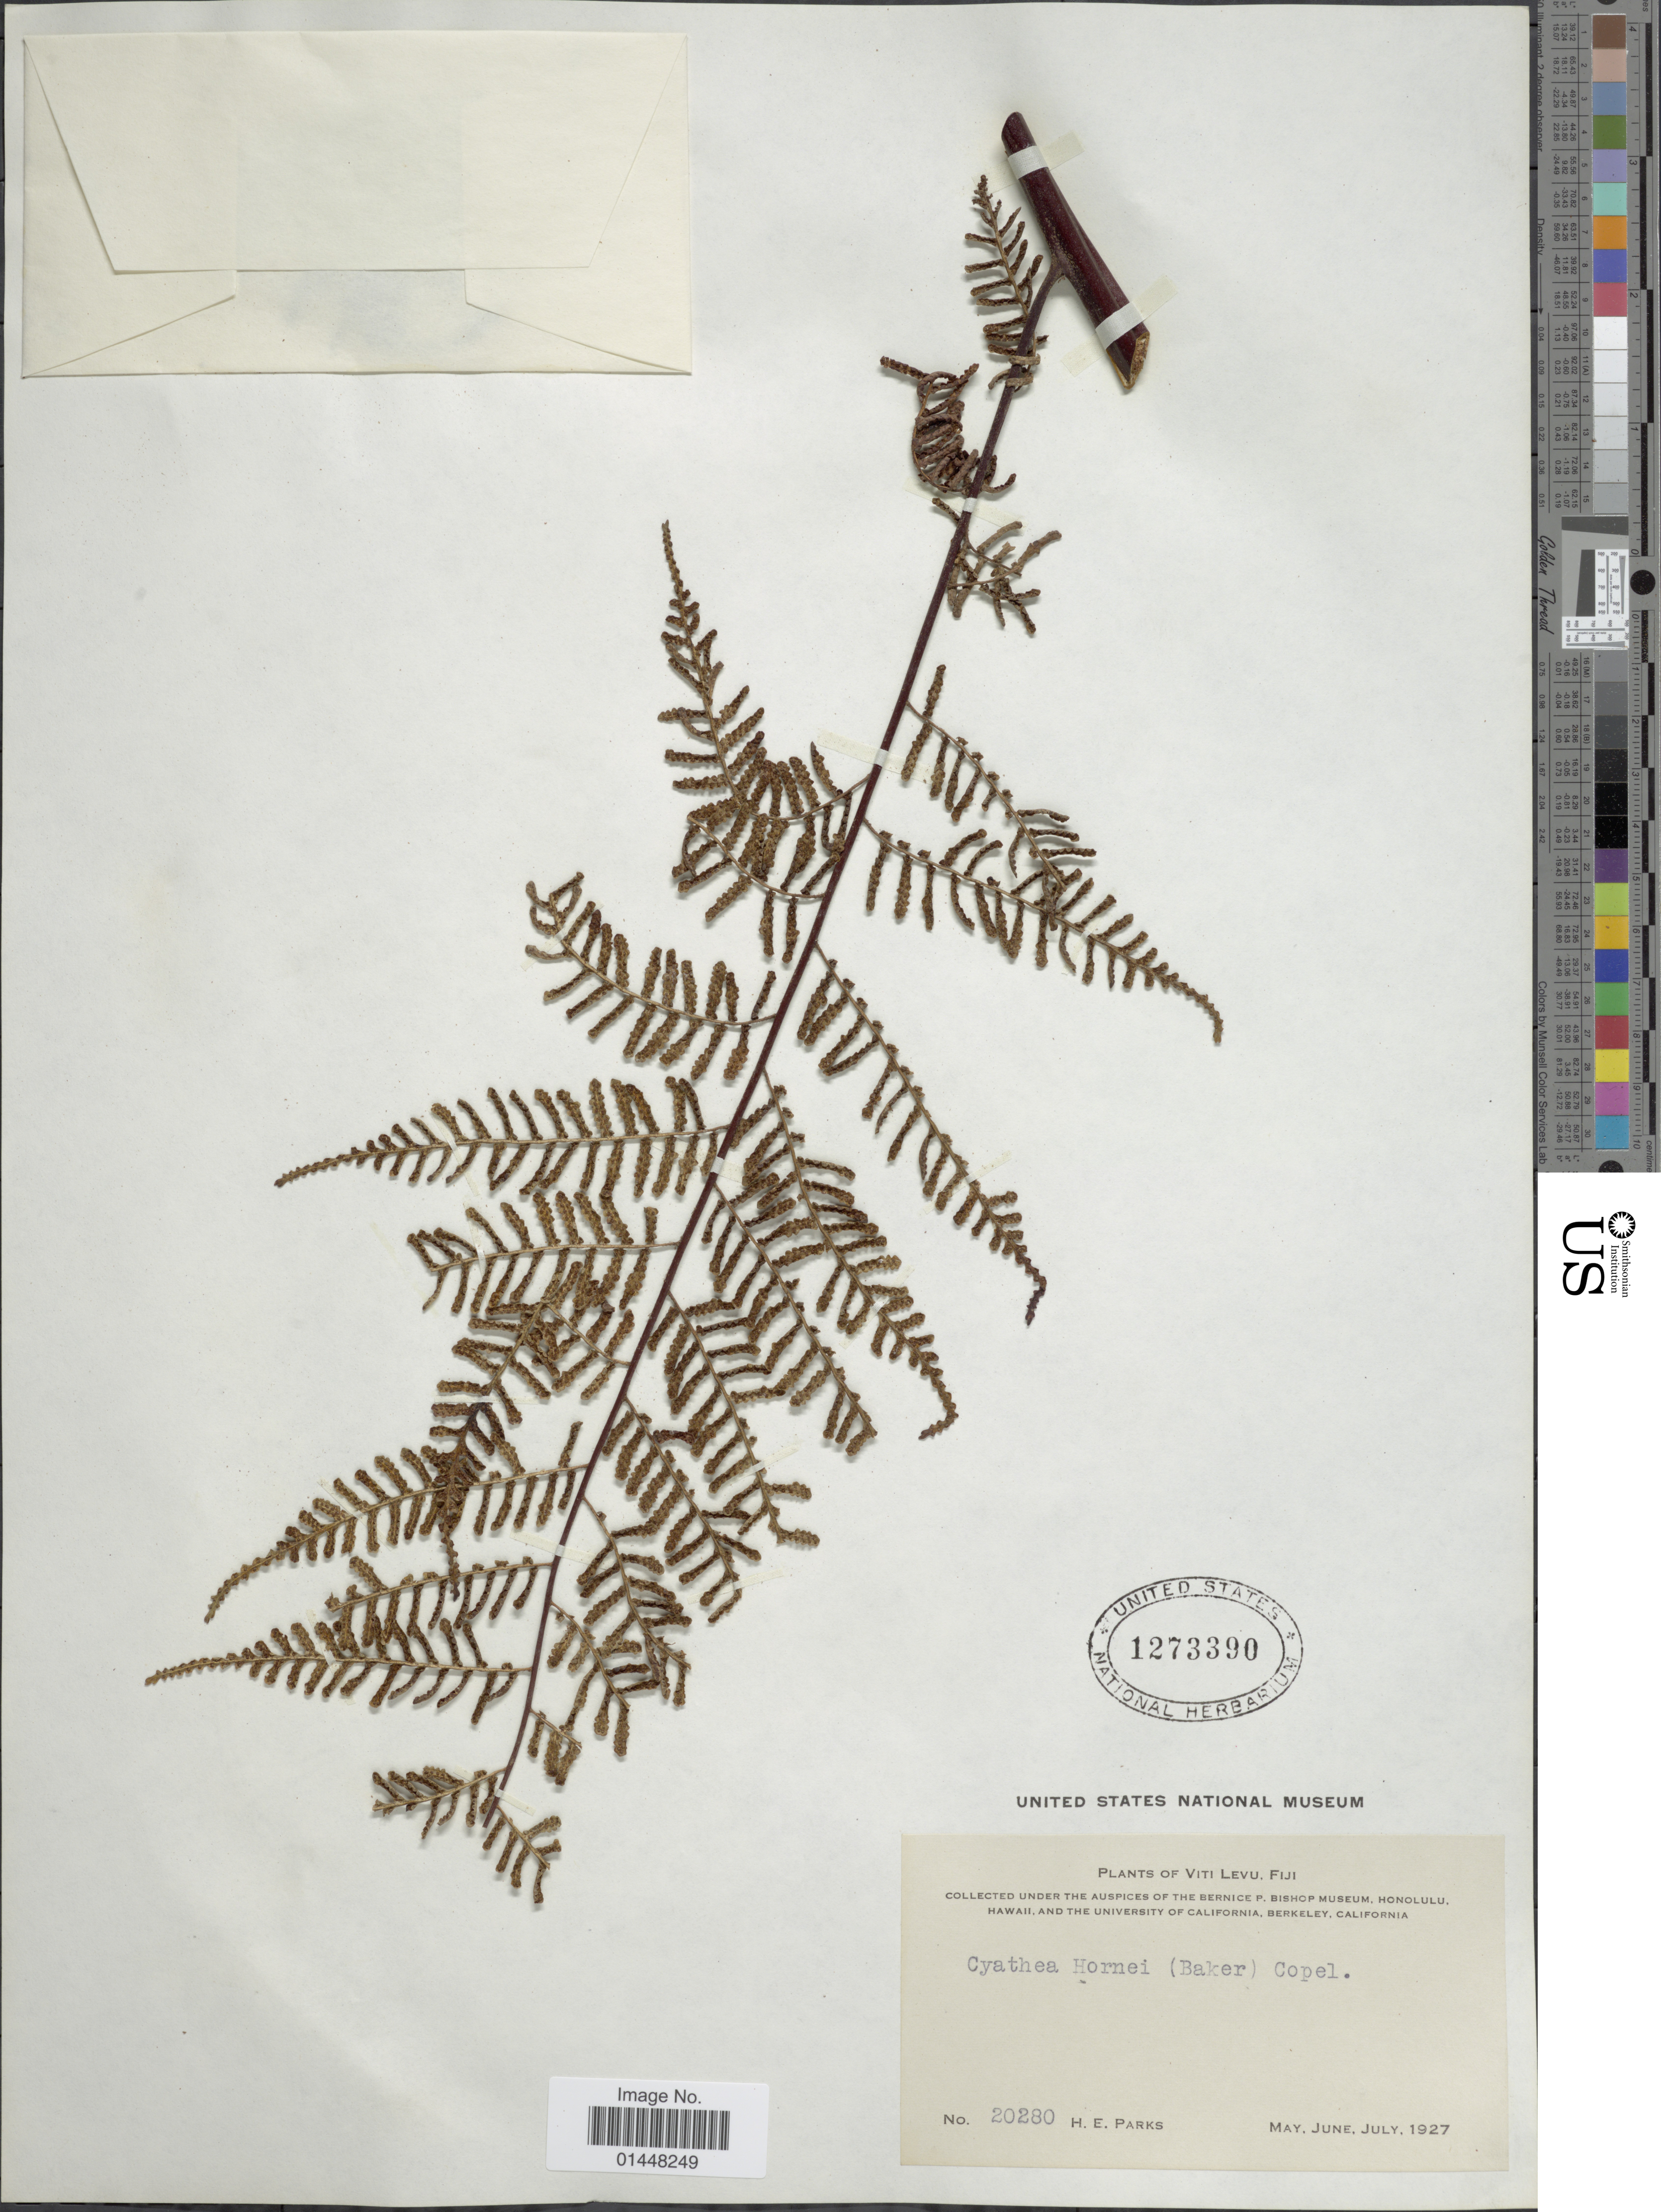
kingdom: Plantae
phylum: Tracheophyta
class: Polypodiopsida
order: Cyatheales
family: Cyatheaceae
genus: Gymnosphaera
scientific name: Gymnosphaera hornei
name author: (Baker) Copel.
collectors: H. E. Parks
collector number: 20280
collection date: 1927-05/1927-07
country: Fiji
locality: Viti Levu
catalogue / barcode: US 1273390